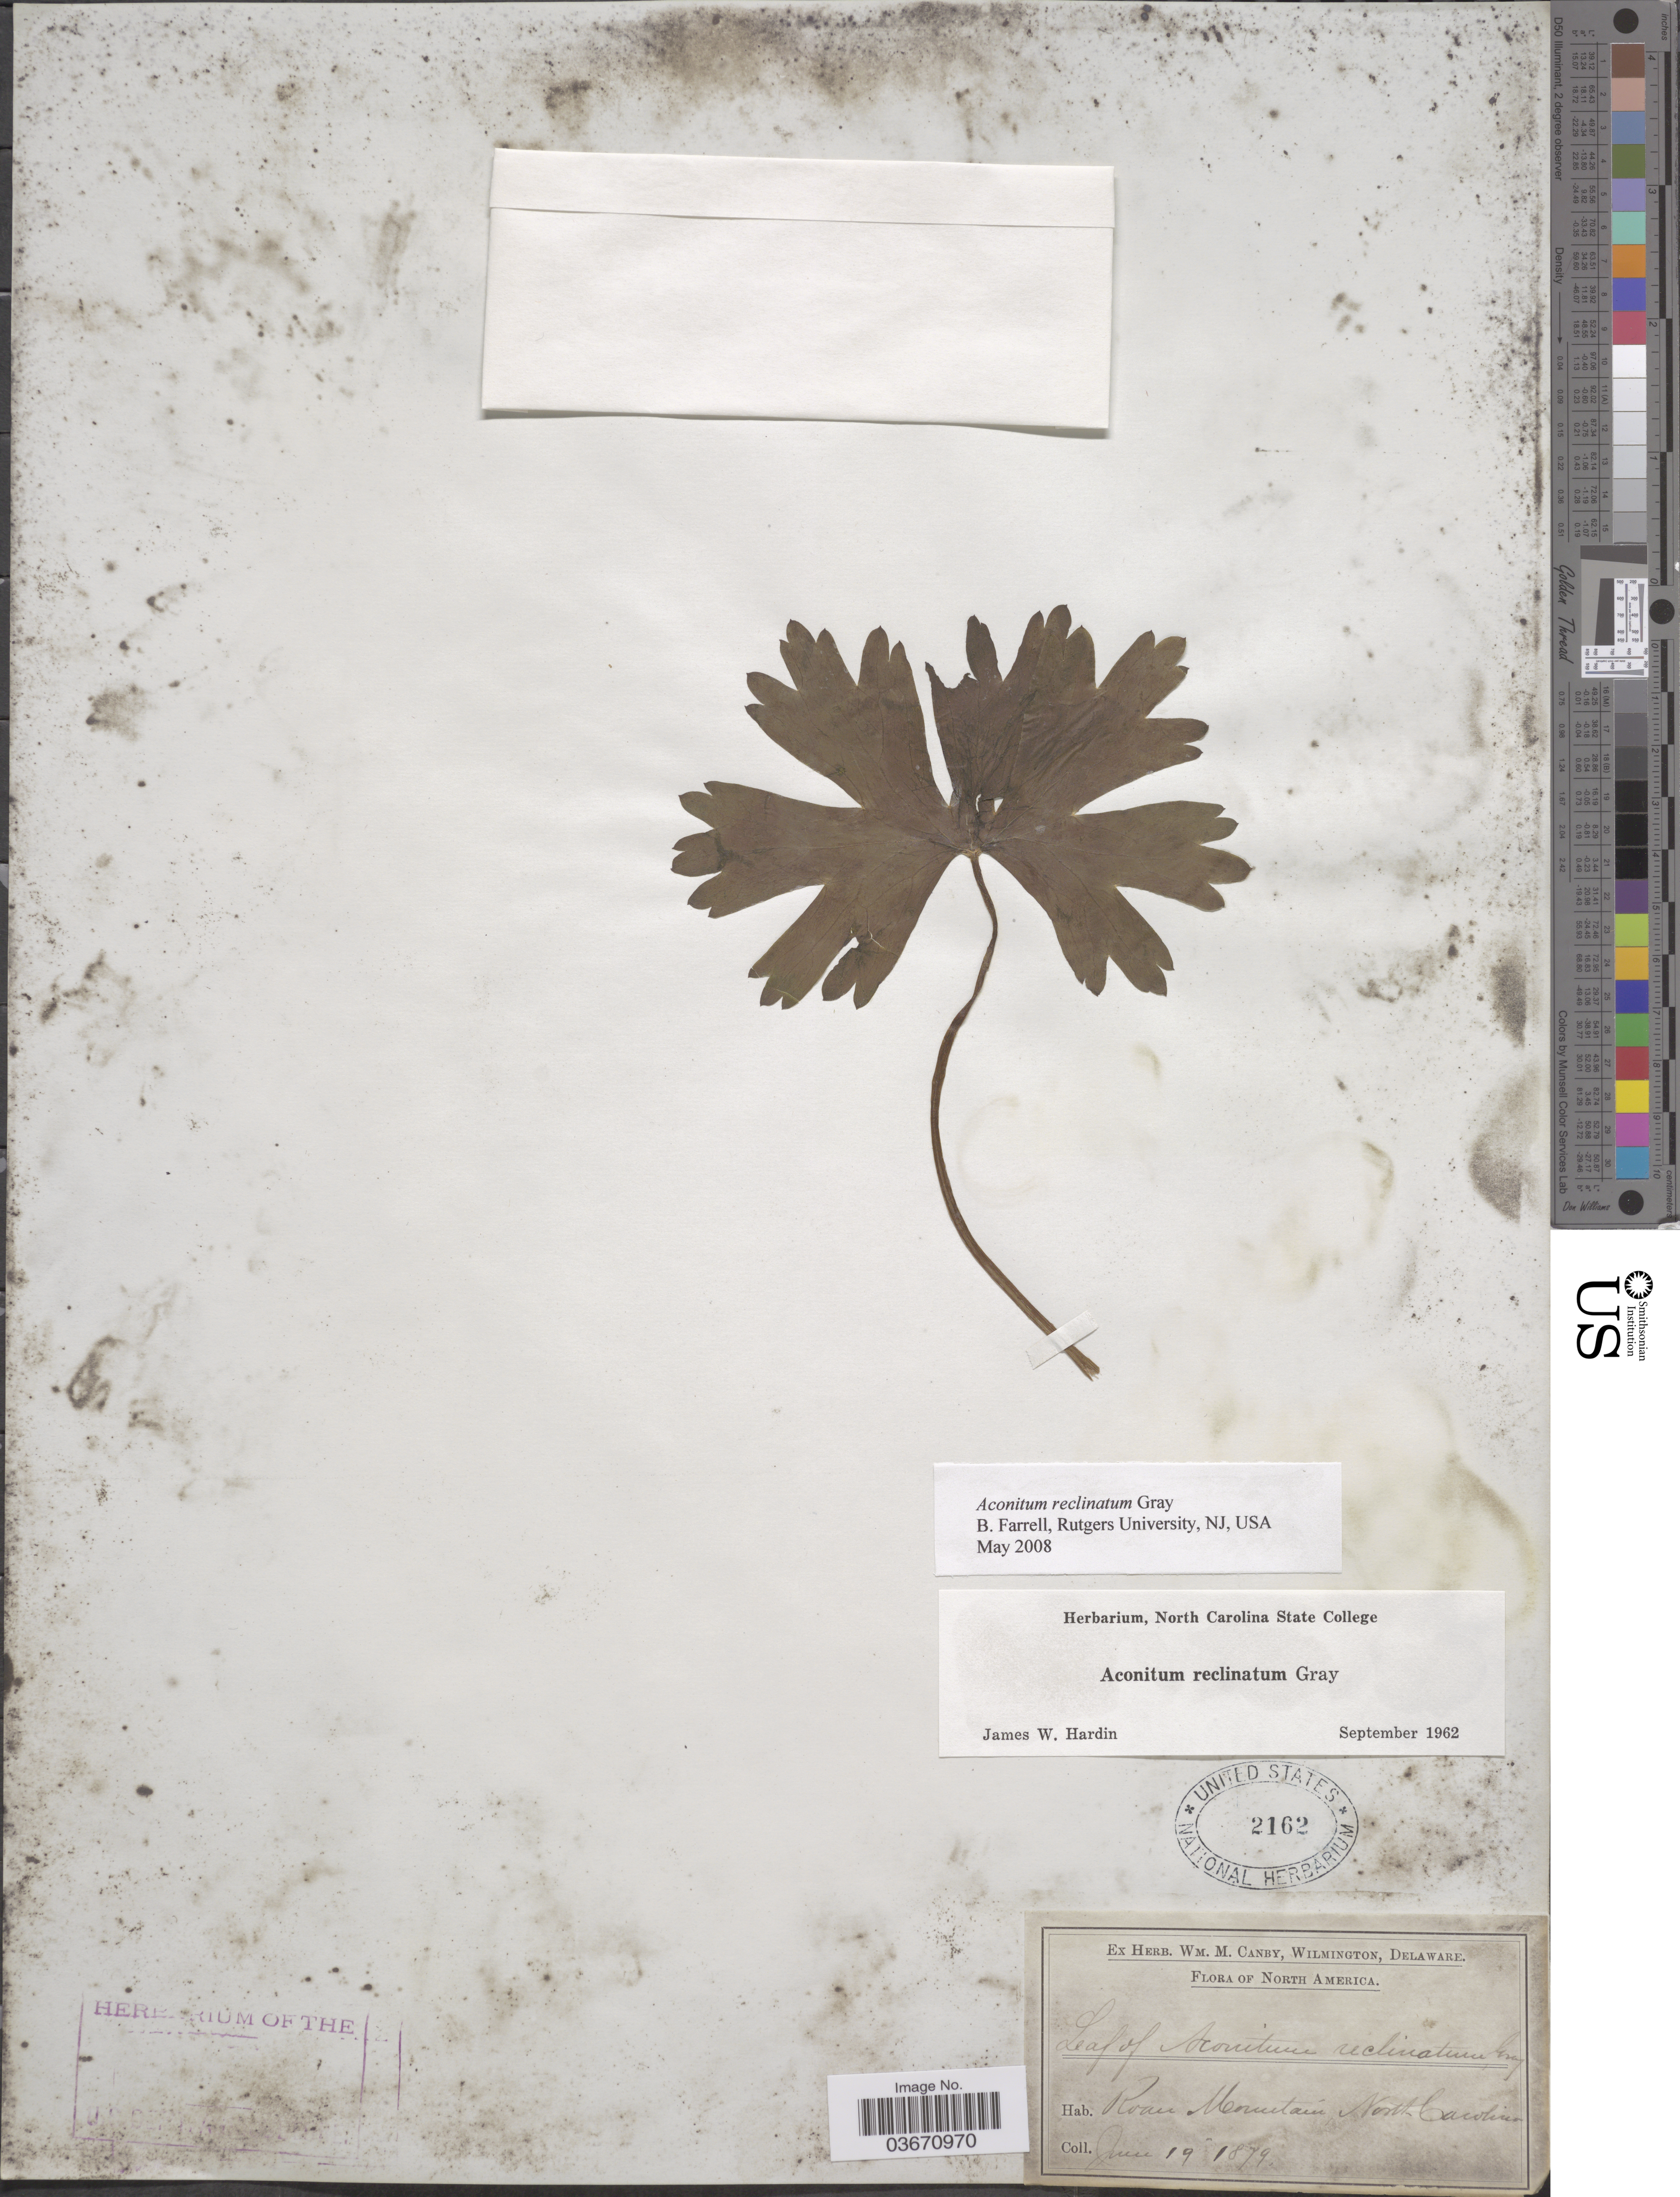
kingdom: Plantae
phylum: Tracheophyta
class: Magnoliopsida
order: Ranunculales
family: Ranunculaceae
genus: Aconitum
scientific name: Aconitum reclinatum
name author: A. Gray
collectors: ex herb. W.M. Canby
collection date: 1879-06-19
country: United States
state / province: North Carolina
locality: Roan Mountain.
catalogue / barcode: US 2162